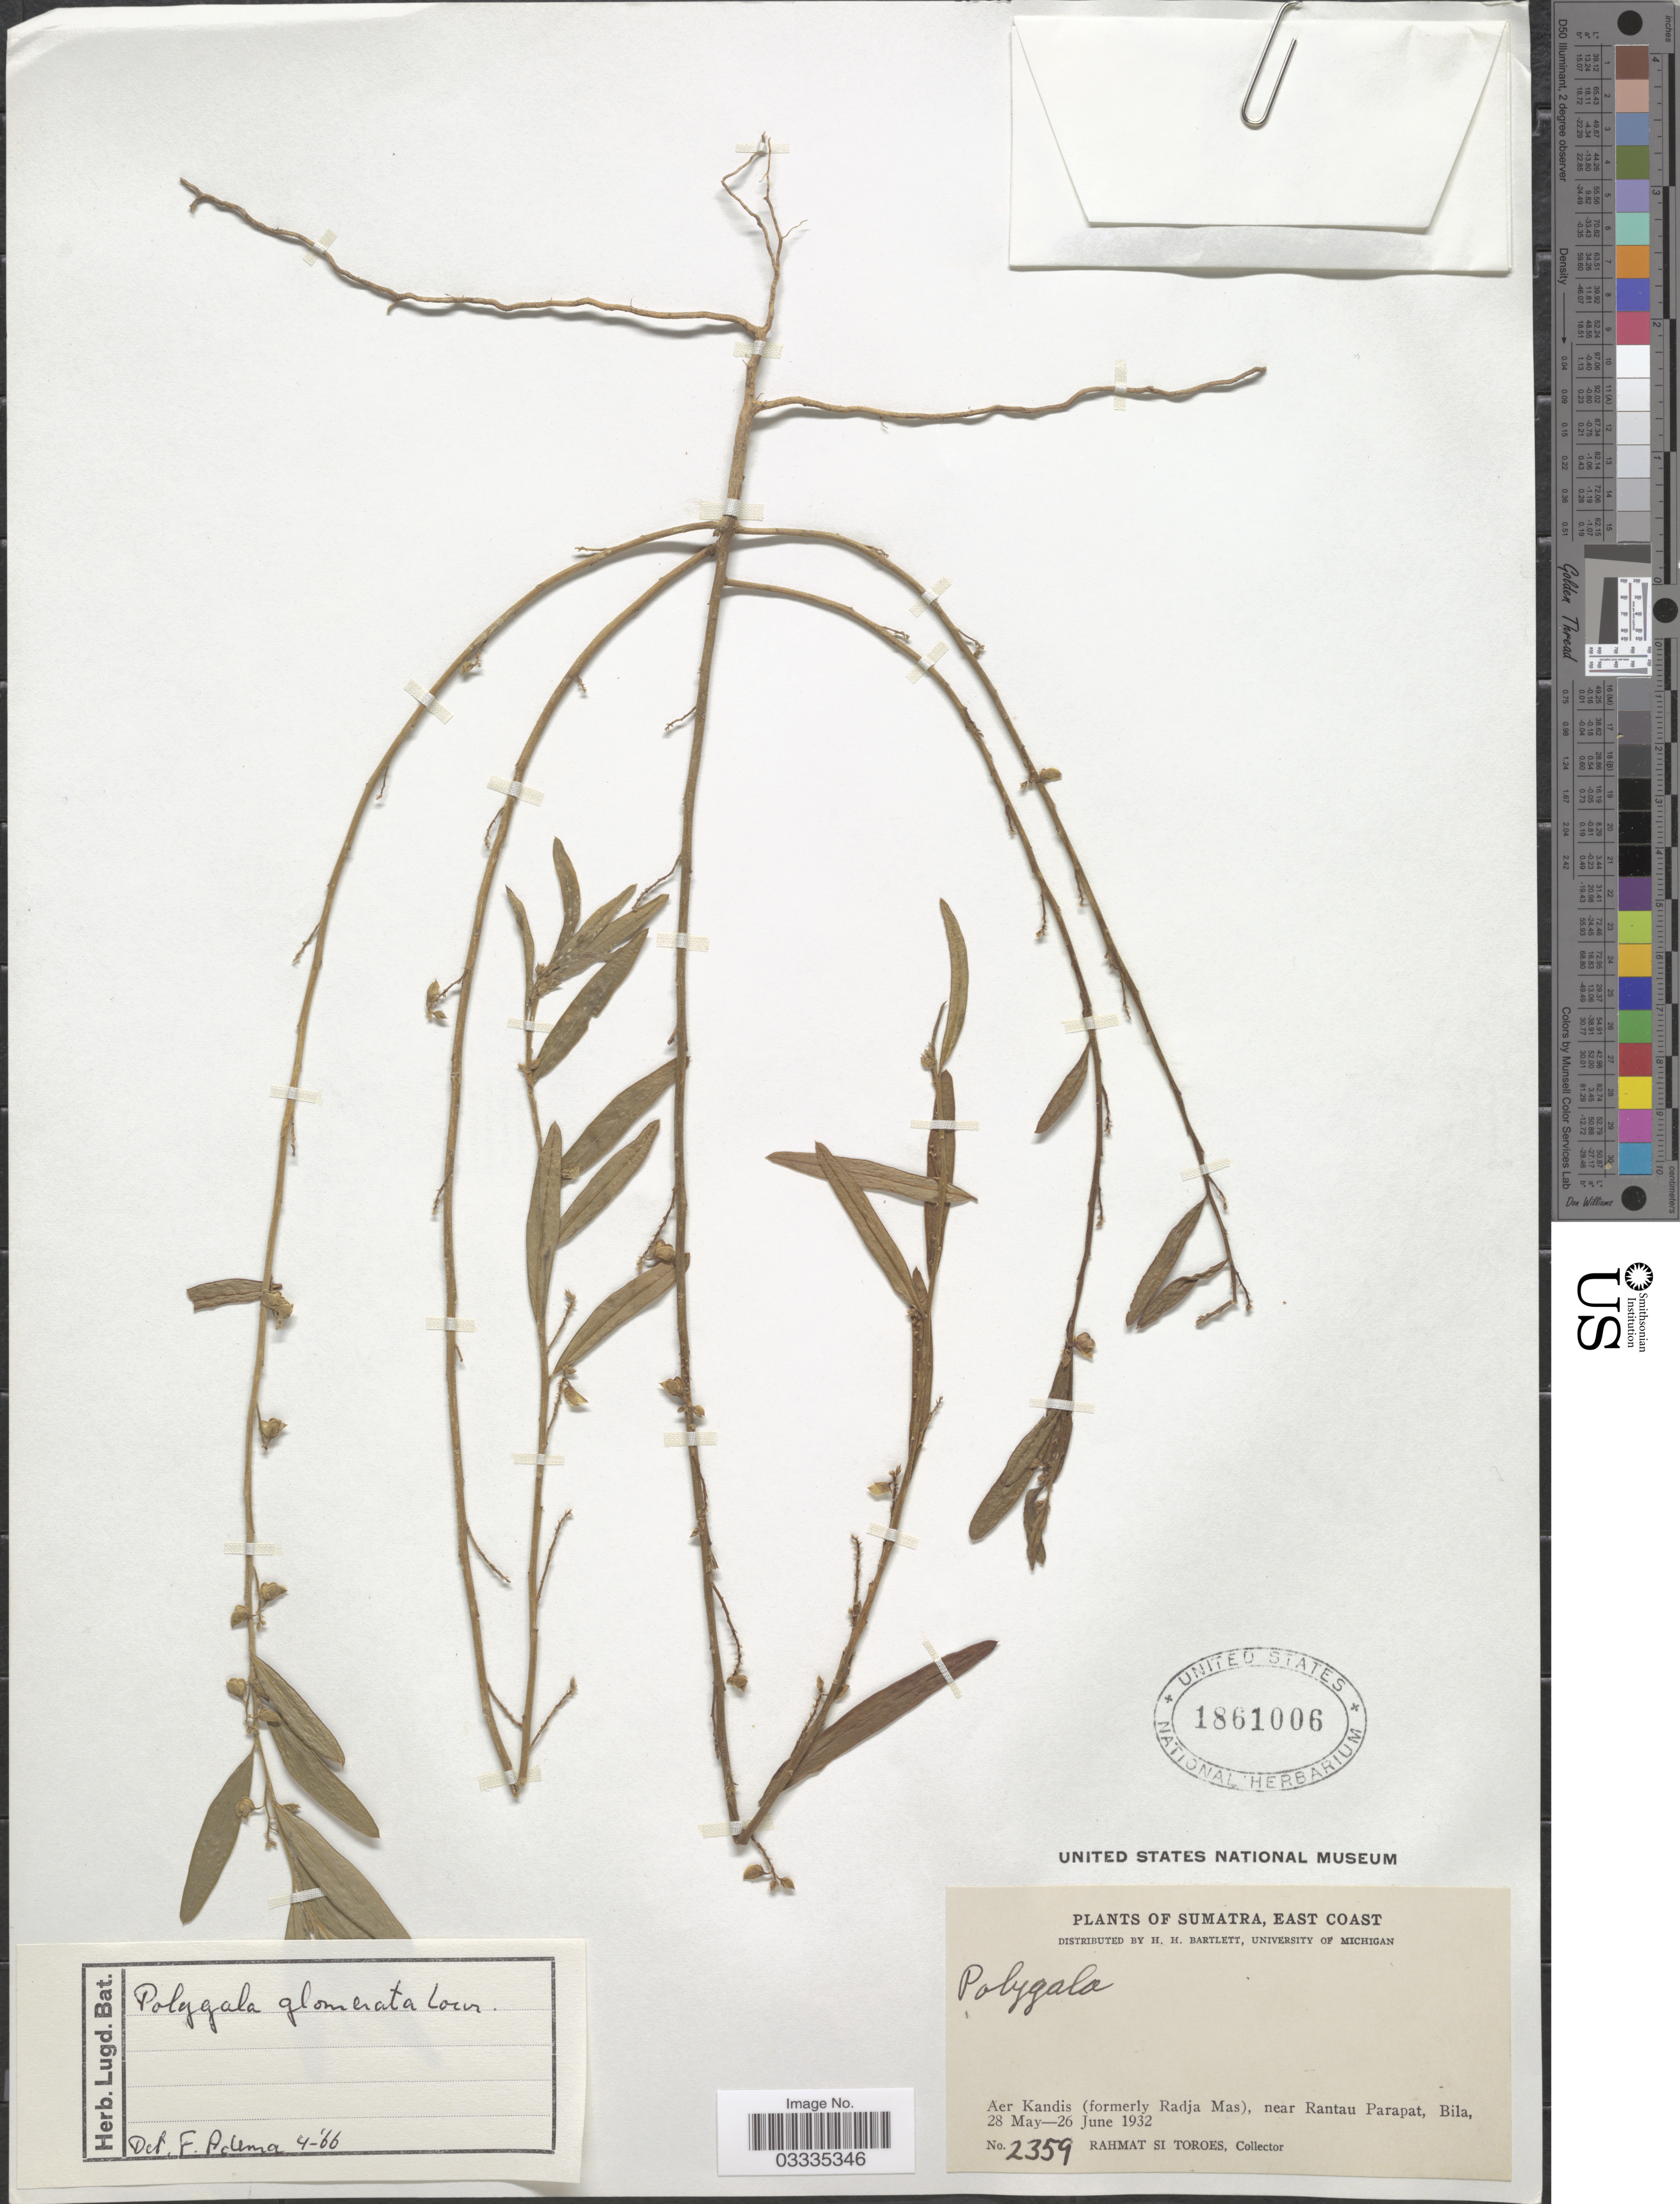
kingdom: Plantae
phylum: Tracheophyta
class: Magnoliopsida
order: Fabales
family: Polygalaceae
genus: Polygala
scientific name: Polygala glomerata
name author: Lour.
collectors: Rahmat Si Boeea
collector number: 2359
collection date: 1932-05-28/1932-06-26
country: Indonesia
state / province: Sumatra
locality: East Coast. Aer Kandis (formerly Radja Mas), near Rantau Parapat, Bila.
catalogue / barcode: US 1861006